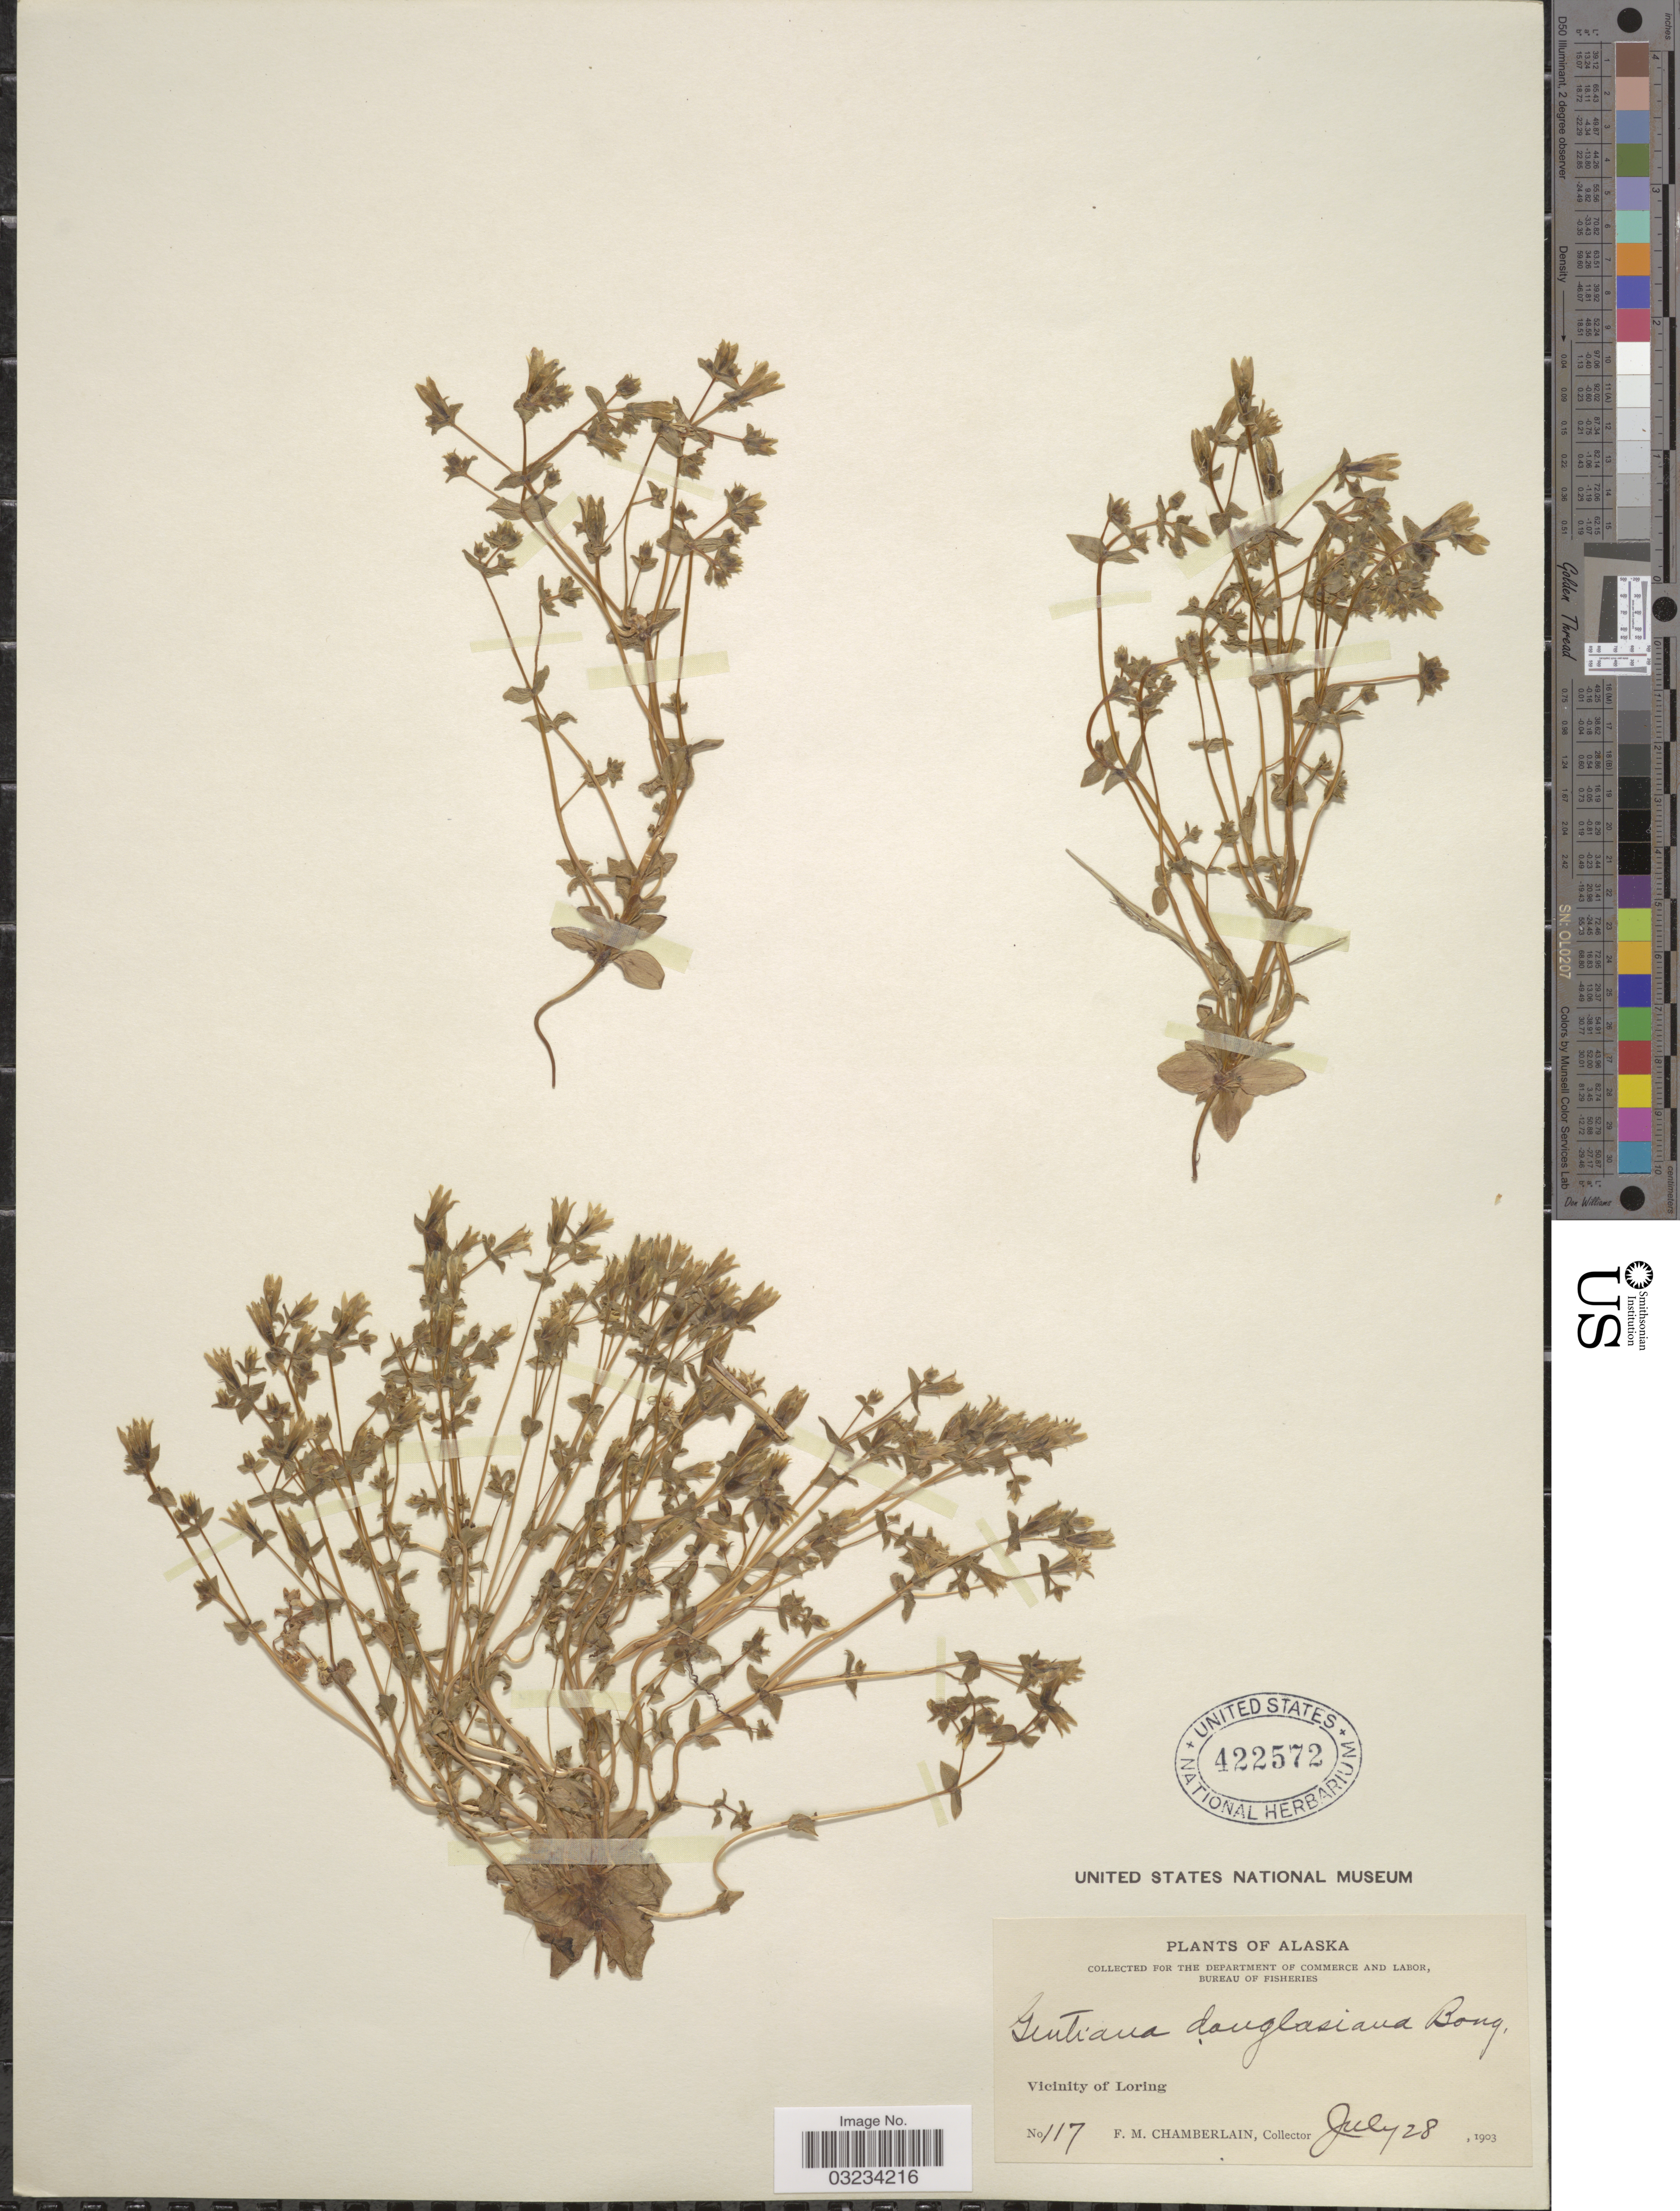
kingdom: Plantae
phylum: Tracheophyta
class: Magnoliopsida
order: Gentianales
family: Gentianaceae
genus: Gentiana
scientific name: Gentiana douglasiana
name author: Bong.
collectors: F. Chamberlain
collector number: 117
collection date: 1903-07-28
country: United States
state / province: Alaska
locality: Vicinity of Loring.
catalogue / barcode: US 422572